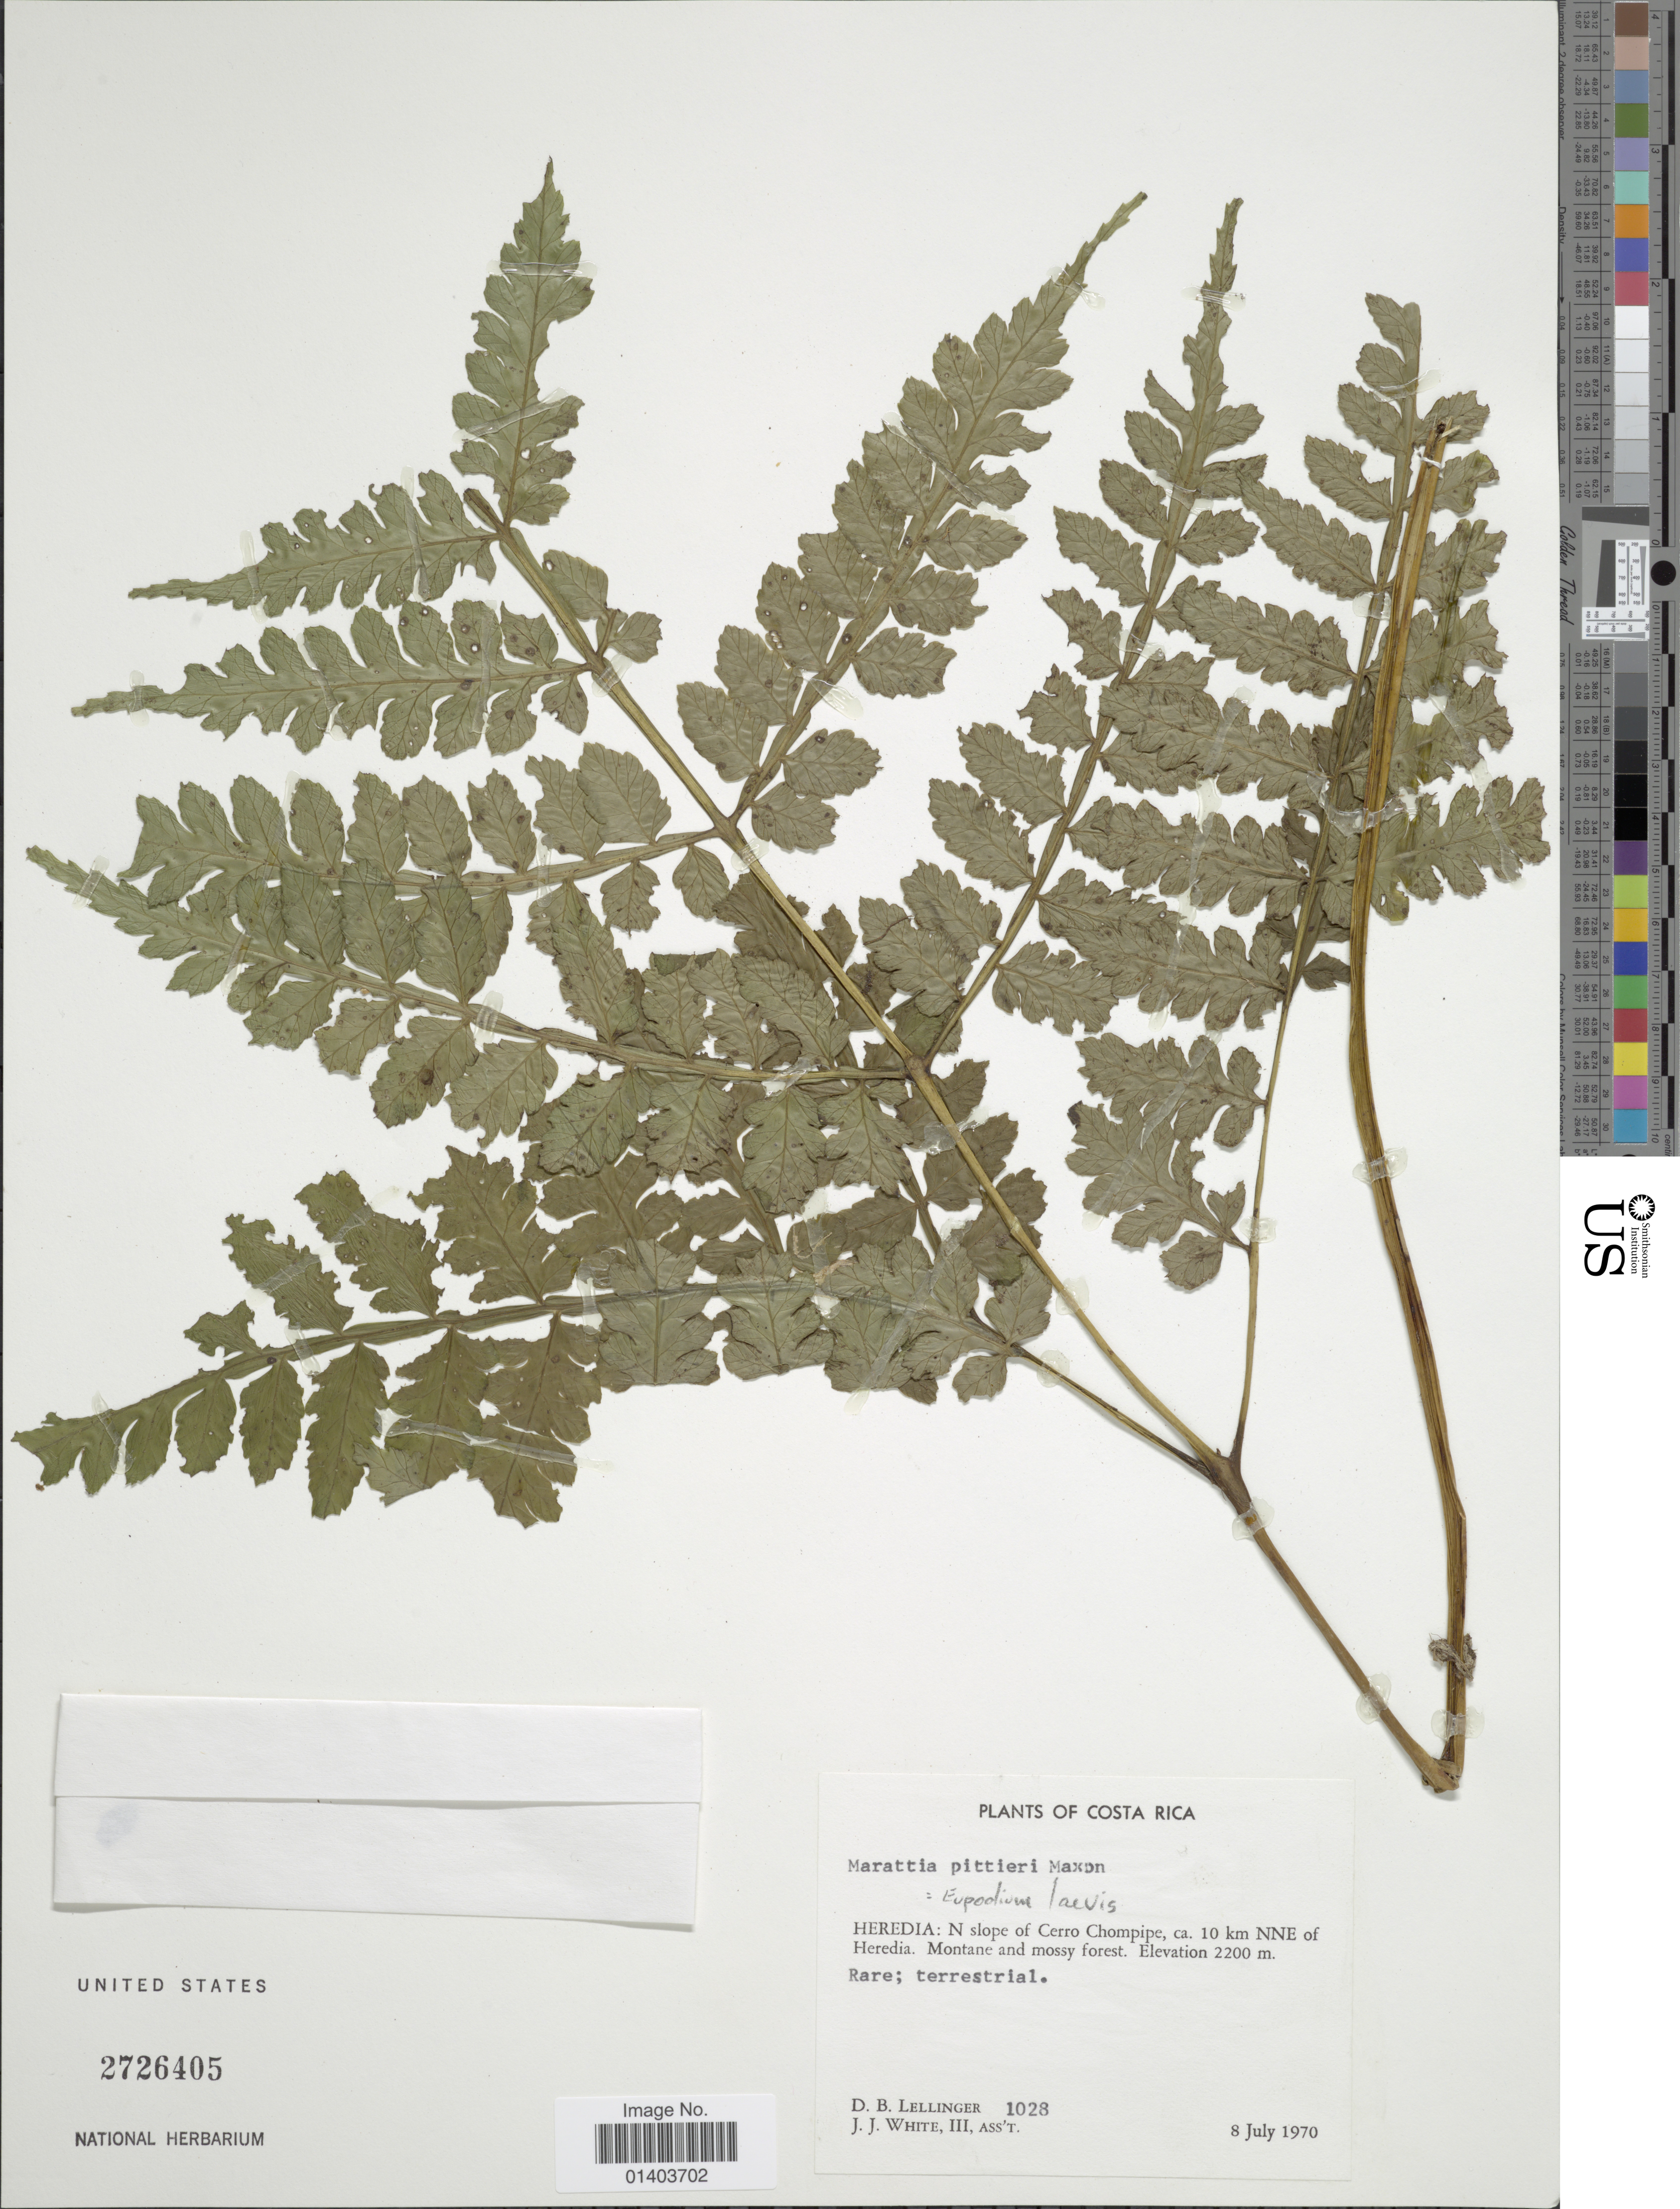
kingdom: Plantae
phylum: Tracheophyta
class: Polypodiopsida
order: Marattiales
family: Marattiaceae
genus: Eupodium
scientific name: Eupodium laeve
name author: (Sm.) Murdock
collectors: D. B. Lellinger & J. J. White III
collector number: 1028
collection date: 1970-07-08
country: Costa Rica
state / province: Heredia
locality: N slope of Cerro Chompipe, ca 10 km NNE of Heredia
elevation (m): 2200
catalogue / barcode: US 2726405